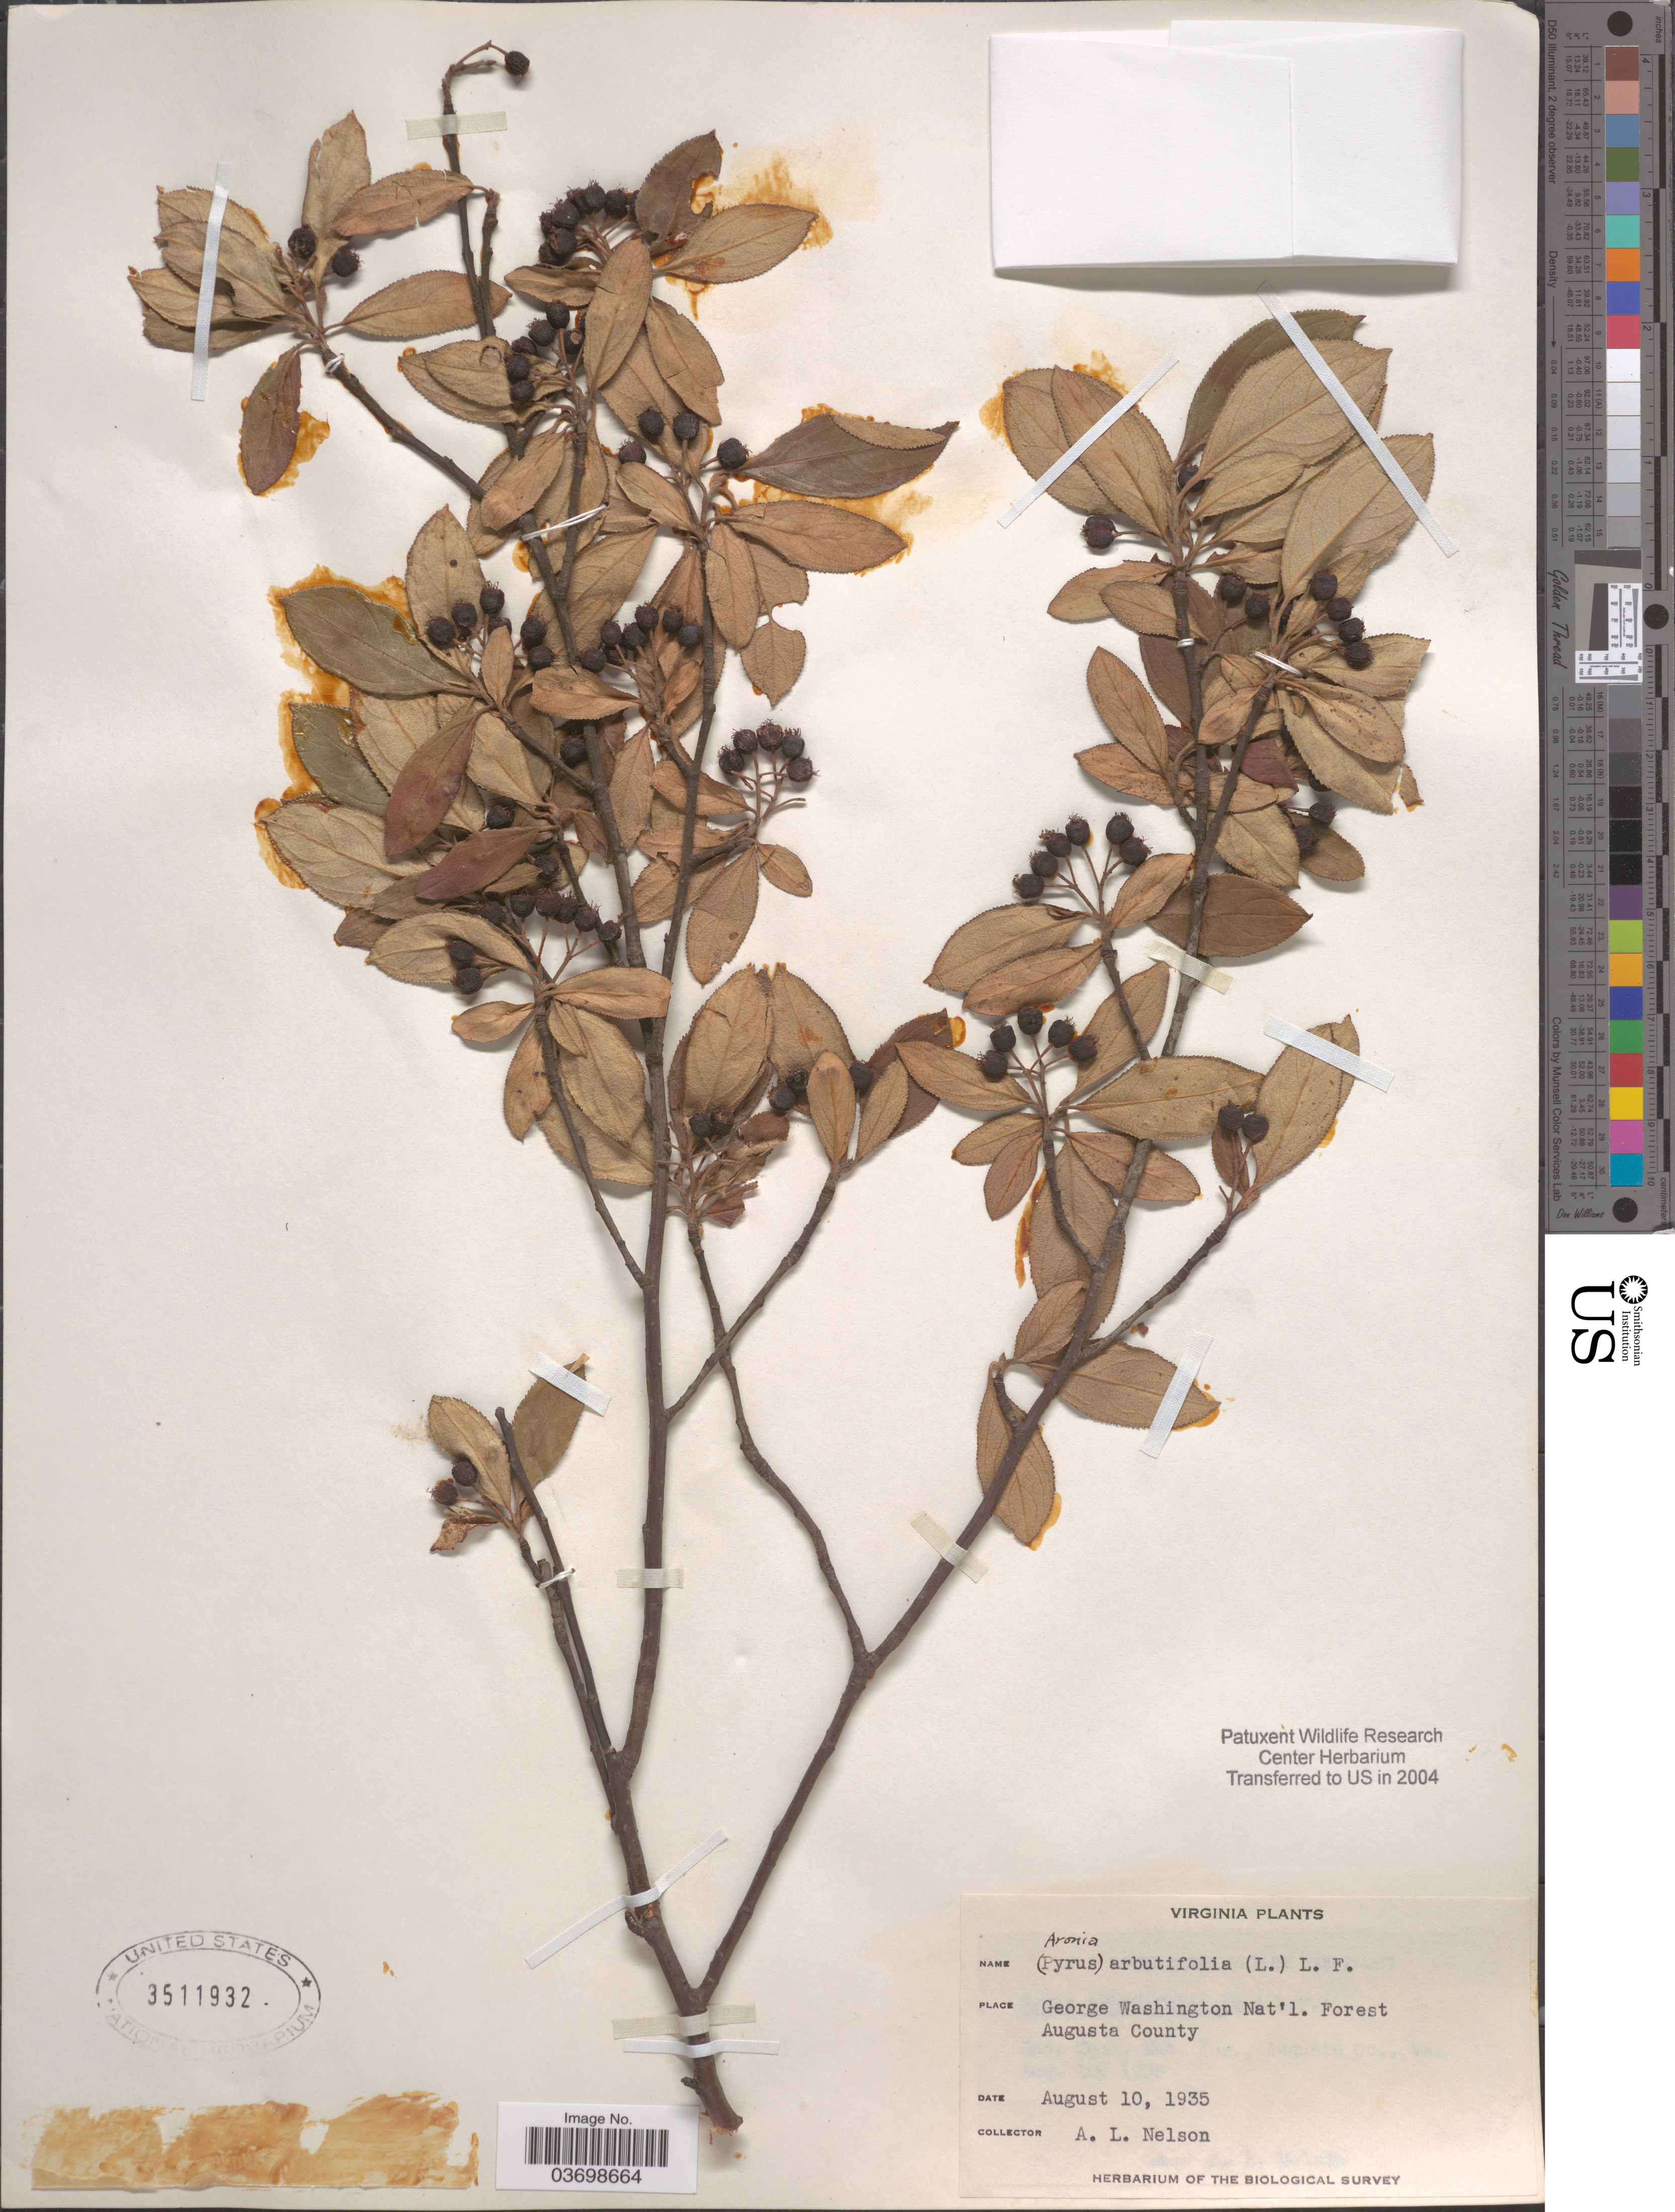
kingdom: Plantae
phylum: Tracheophyta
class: Magnoliopsida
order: Rosales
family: Rosaceae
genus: Aronia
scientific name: Aronia arbutifolia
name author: (L.) Pers.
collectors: A. L. Nelson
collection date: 1935-08-10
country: United States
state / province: Virginia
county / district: Augusta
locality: George Washington Nat'l. Forest. Augusta County.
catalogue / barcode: US 3511932